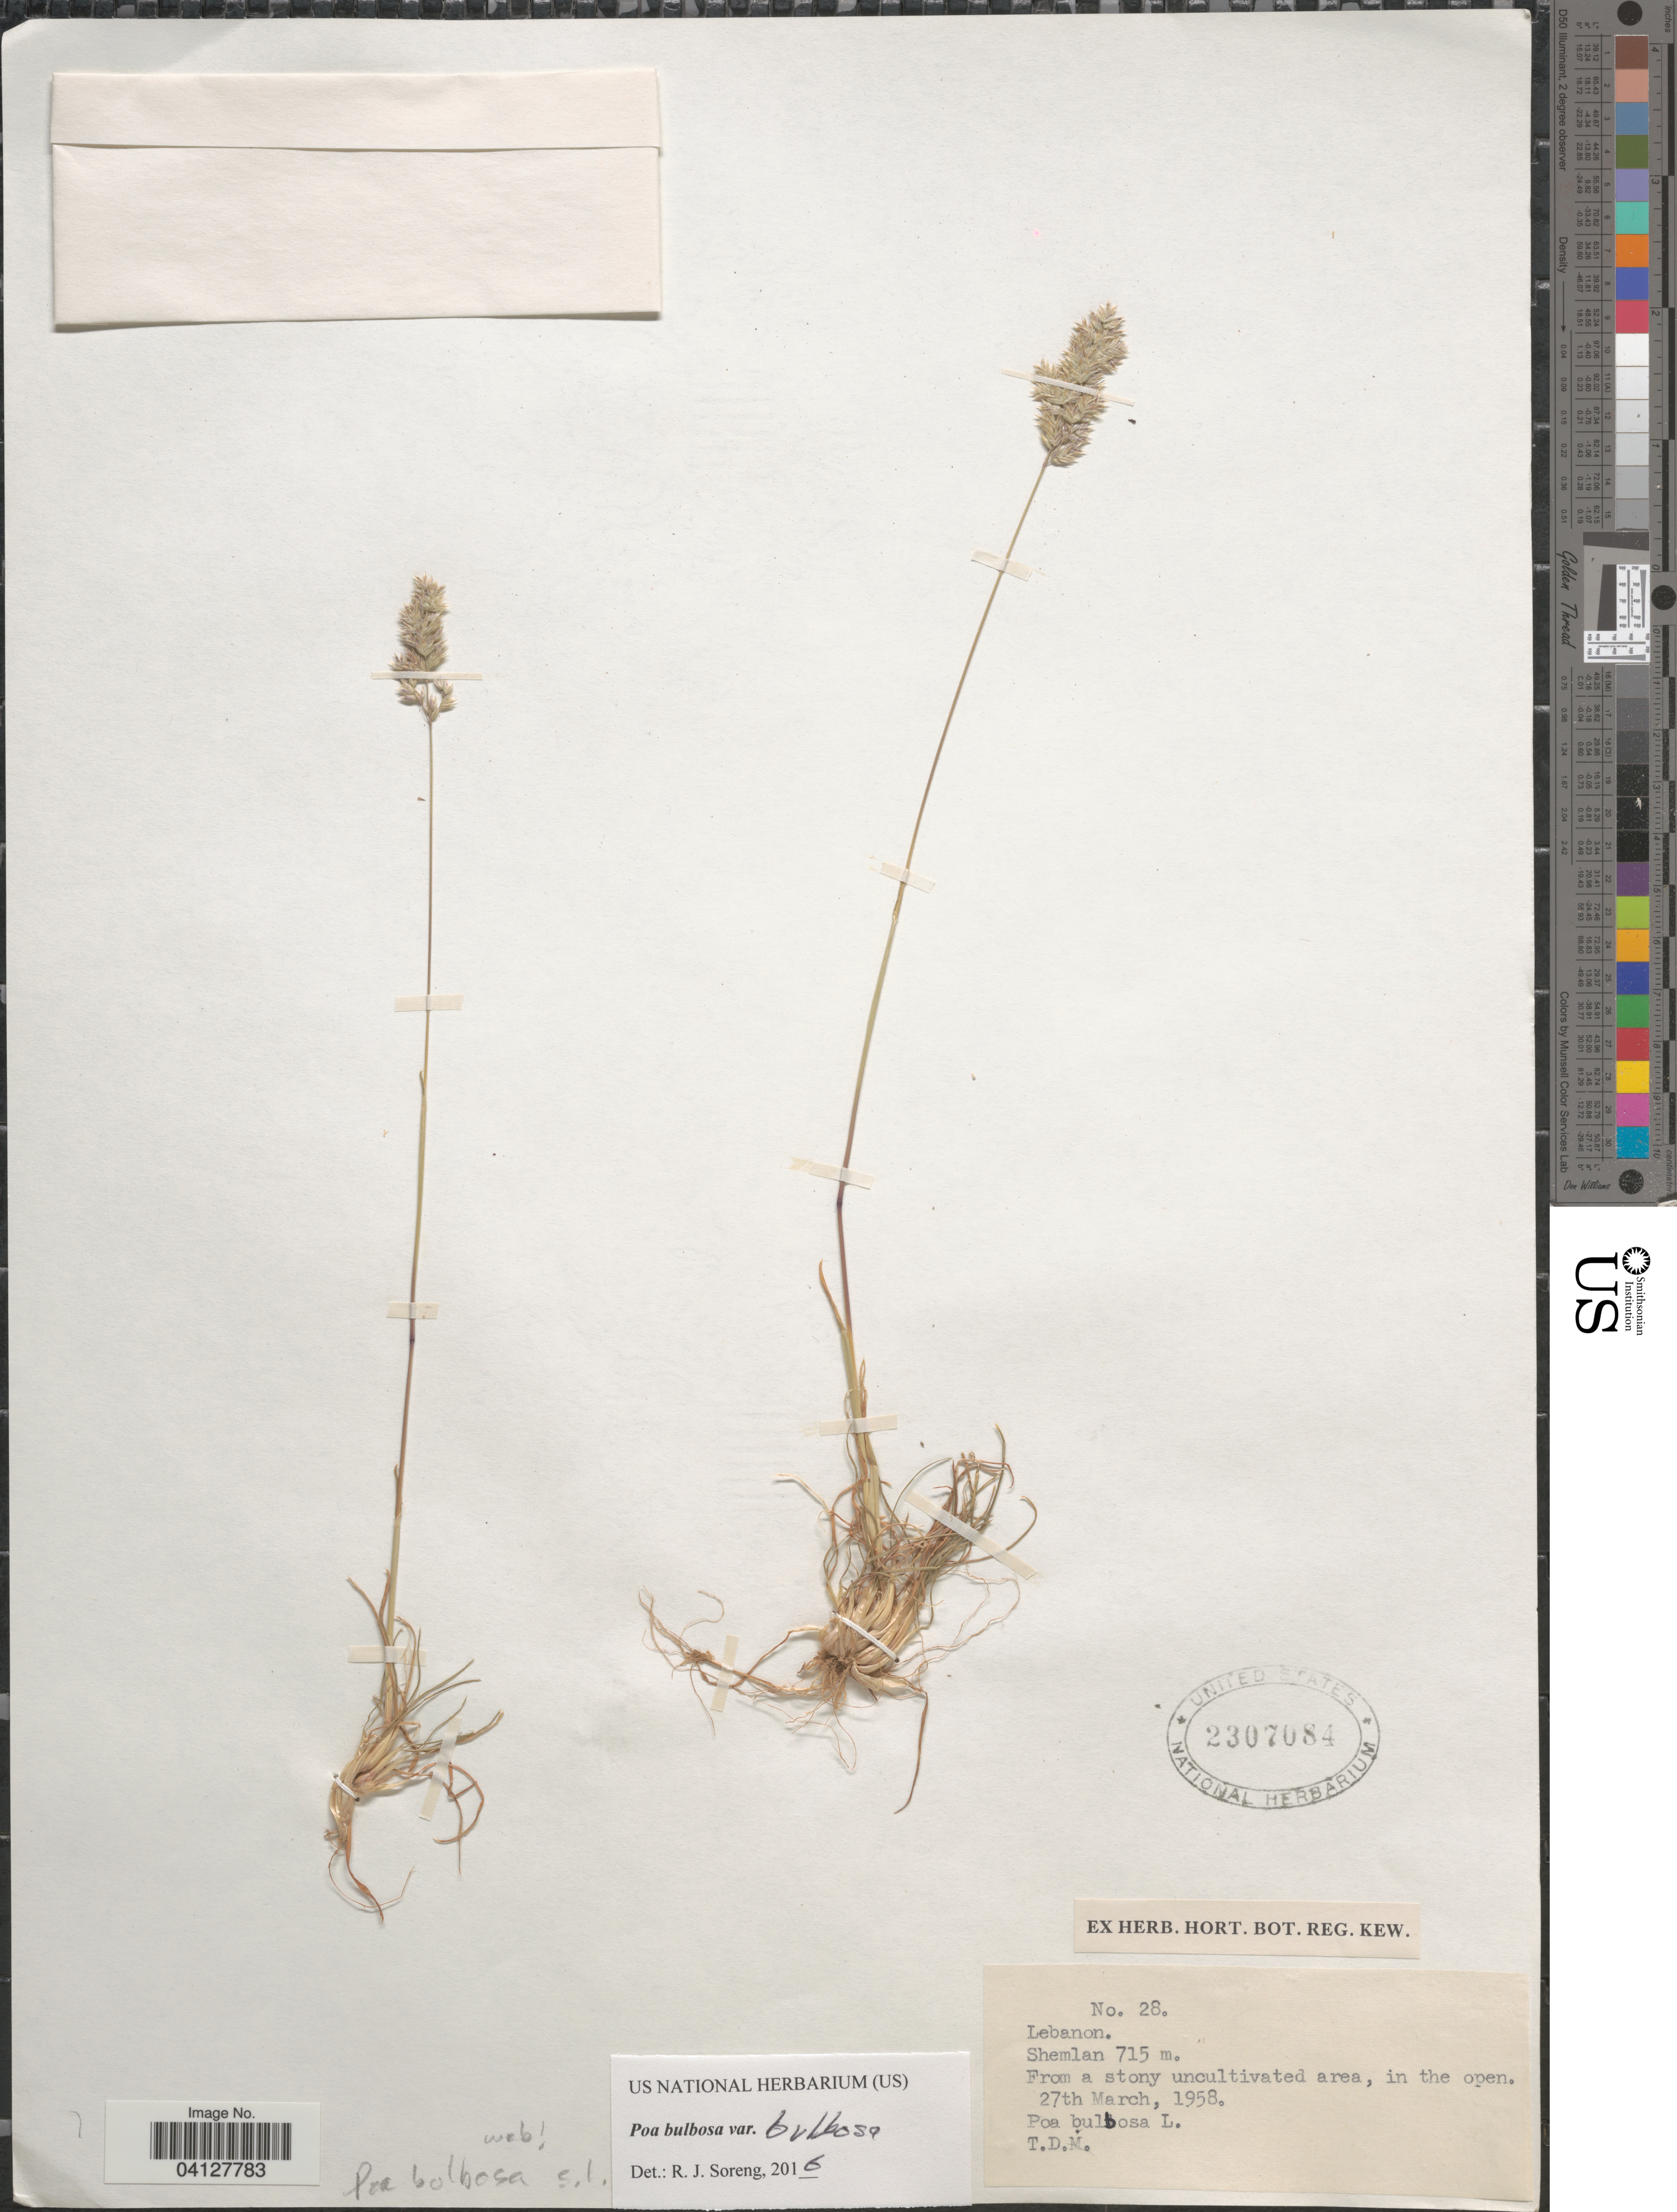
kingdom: Plantae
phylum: Tracheophyta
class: Liliopsida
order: Poales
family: Poaceae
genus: Poa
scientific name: Poa bulbosa subsp. bulbosa var. bulbosa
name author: L.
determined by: Soreng, Robert J., Research Associate (BOT), Smithsonian Institution - National Museum of Natural History (UNITED STATES)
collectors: T. D. M.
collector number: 28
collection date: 1958-03-27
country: Lebanon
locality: Shemlan.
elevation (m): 715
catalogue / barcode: US 2307084